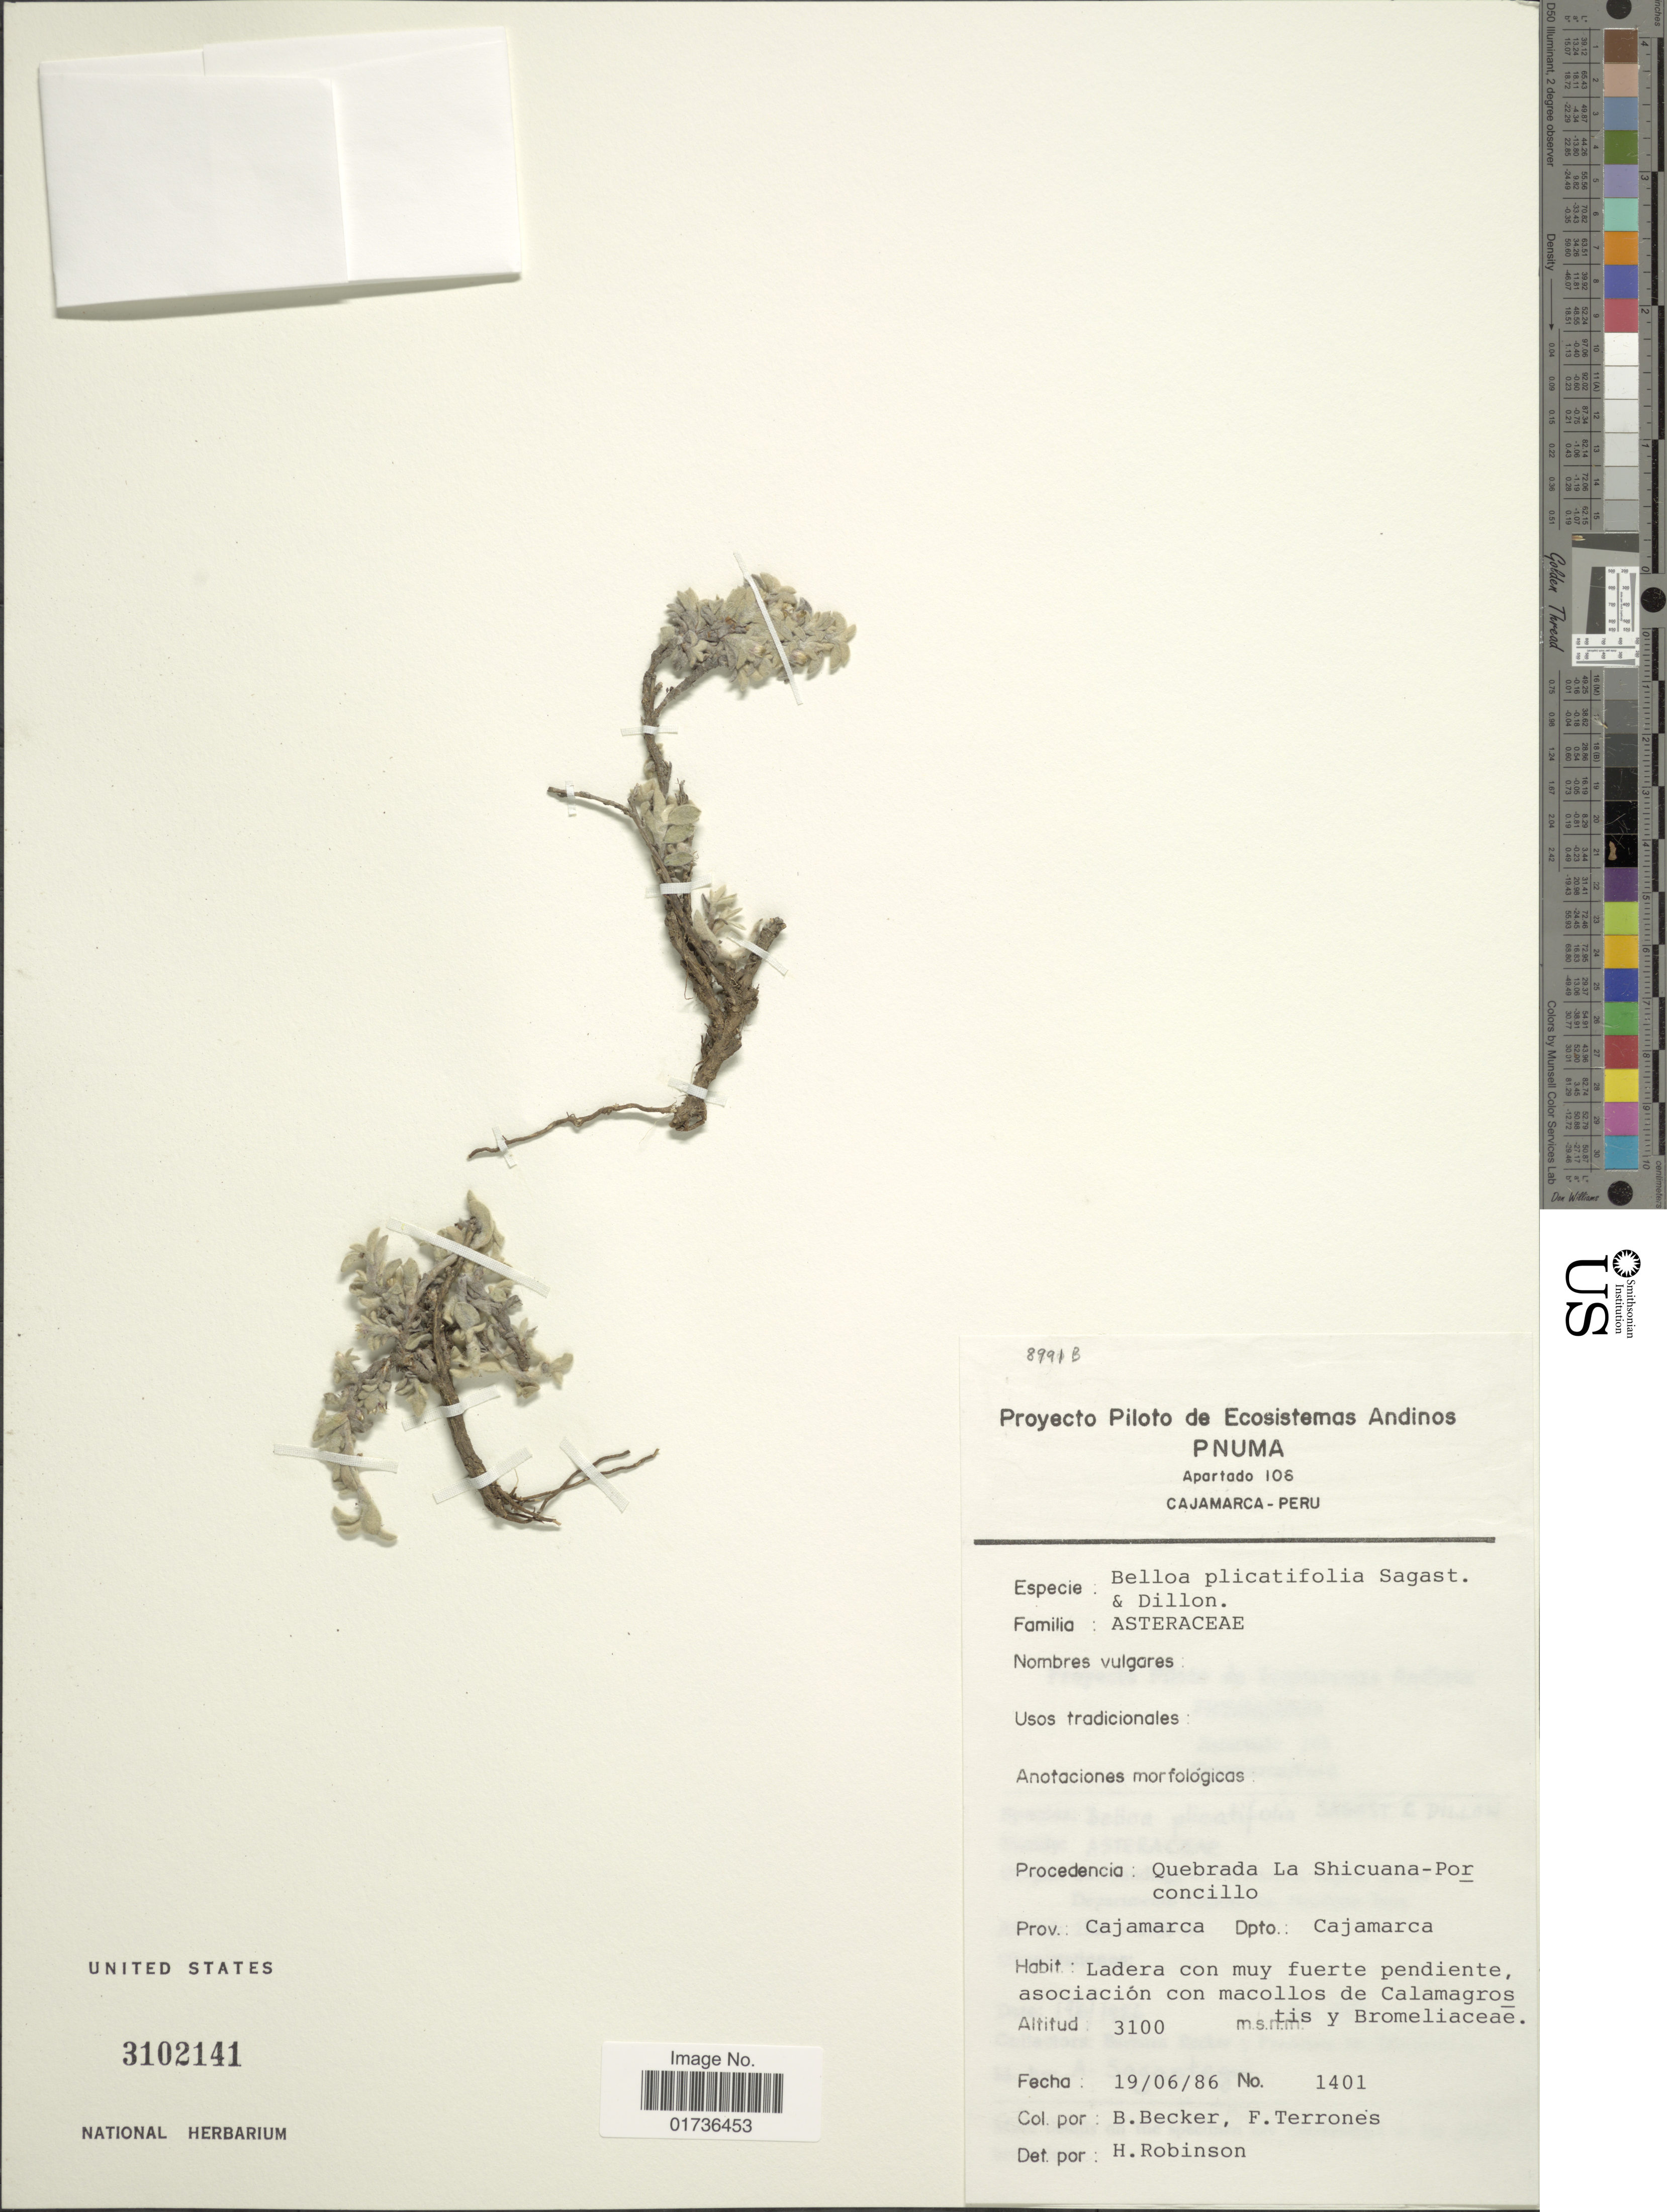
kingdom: Plantae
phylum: Tracheophyta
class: Magnoliopsida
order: Asterales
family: Asteraceae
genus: Mniodes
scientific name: Mniodes plicatifolia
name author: (Sagást. & M.O. Dillon) S.E. Freire et al.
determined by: Dillon, M. O.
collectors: B. Becker & F. Terrones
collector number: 1401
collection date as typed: Transcribed d/m/y: 19/6/86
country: Peru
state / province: Cajamarca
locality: Dpto Cajamarca, Quebrada La Shicuana-Por concillo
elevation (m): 3100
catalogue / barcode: US 3102141